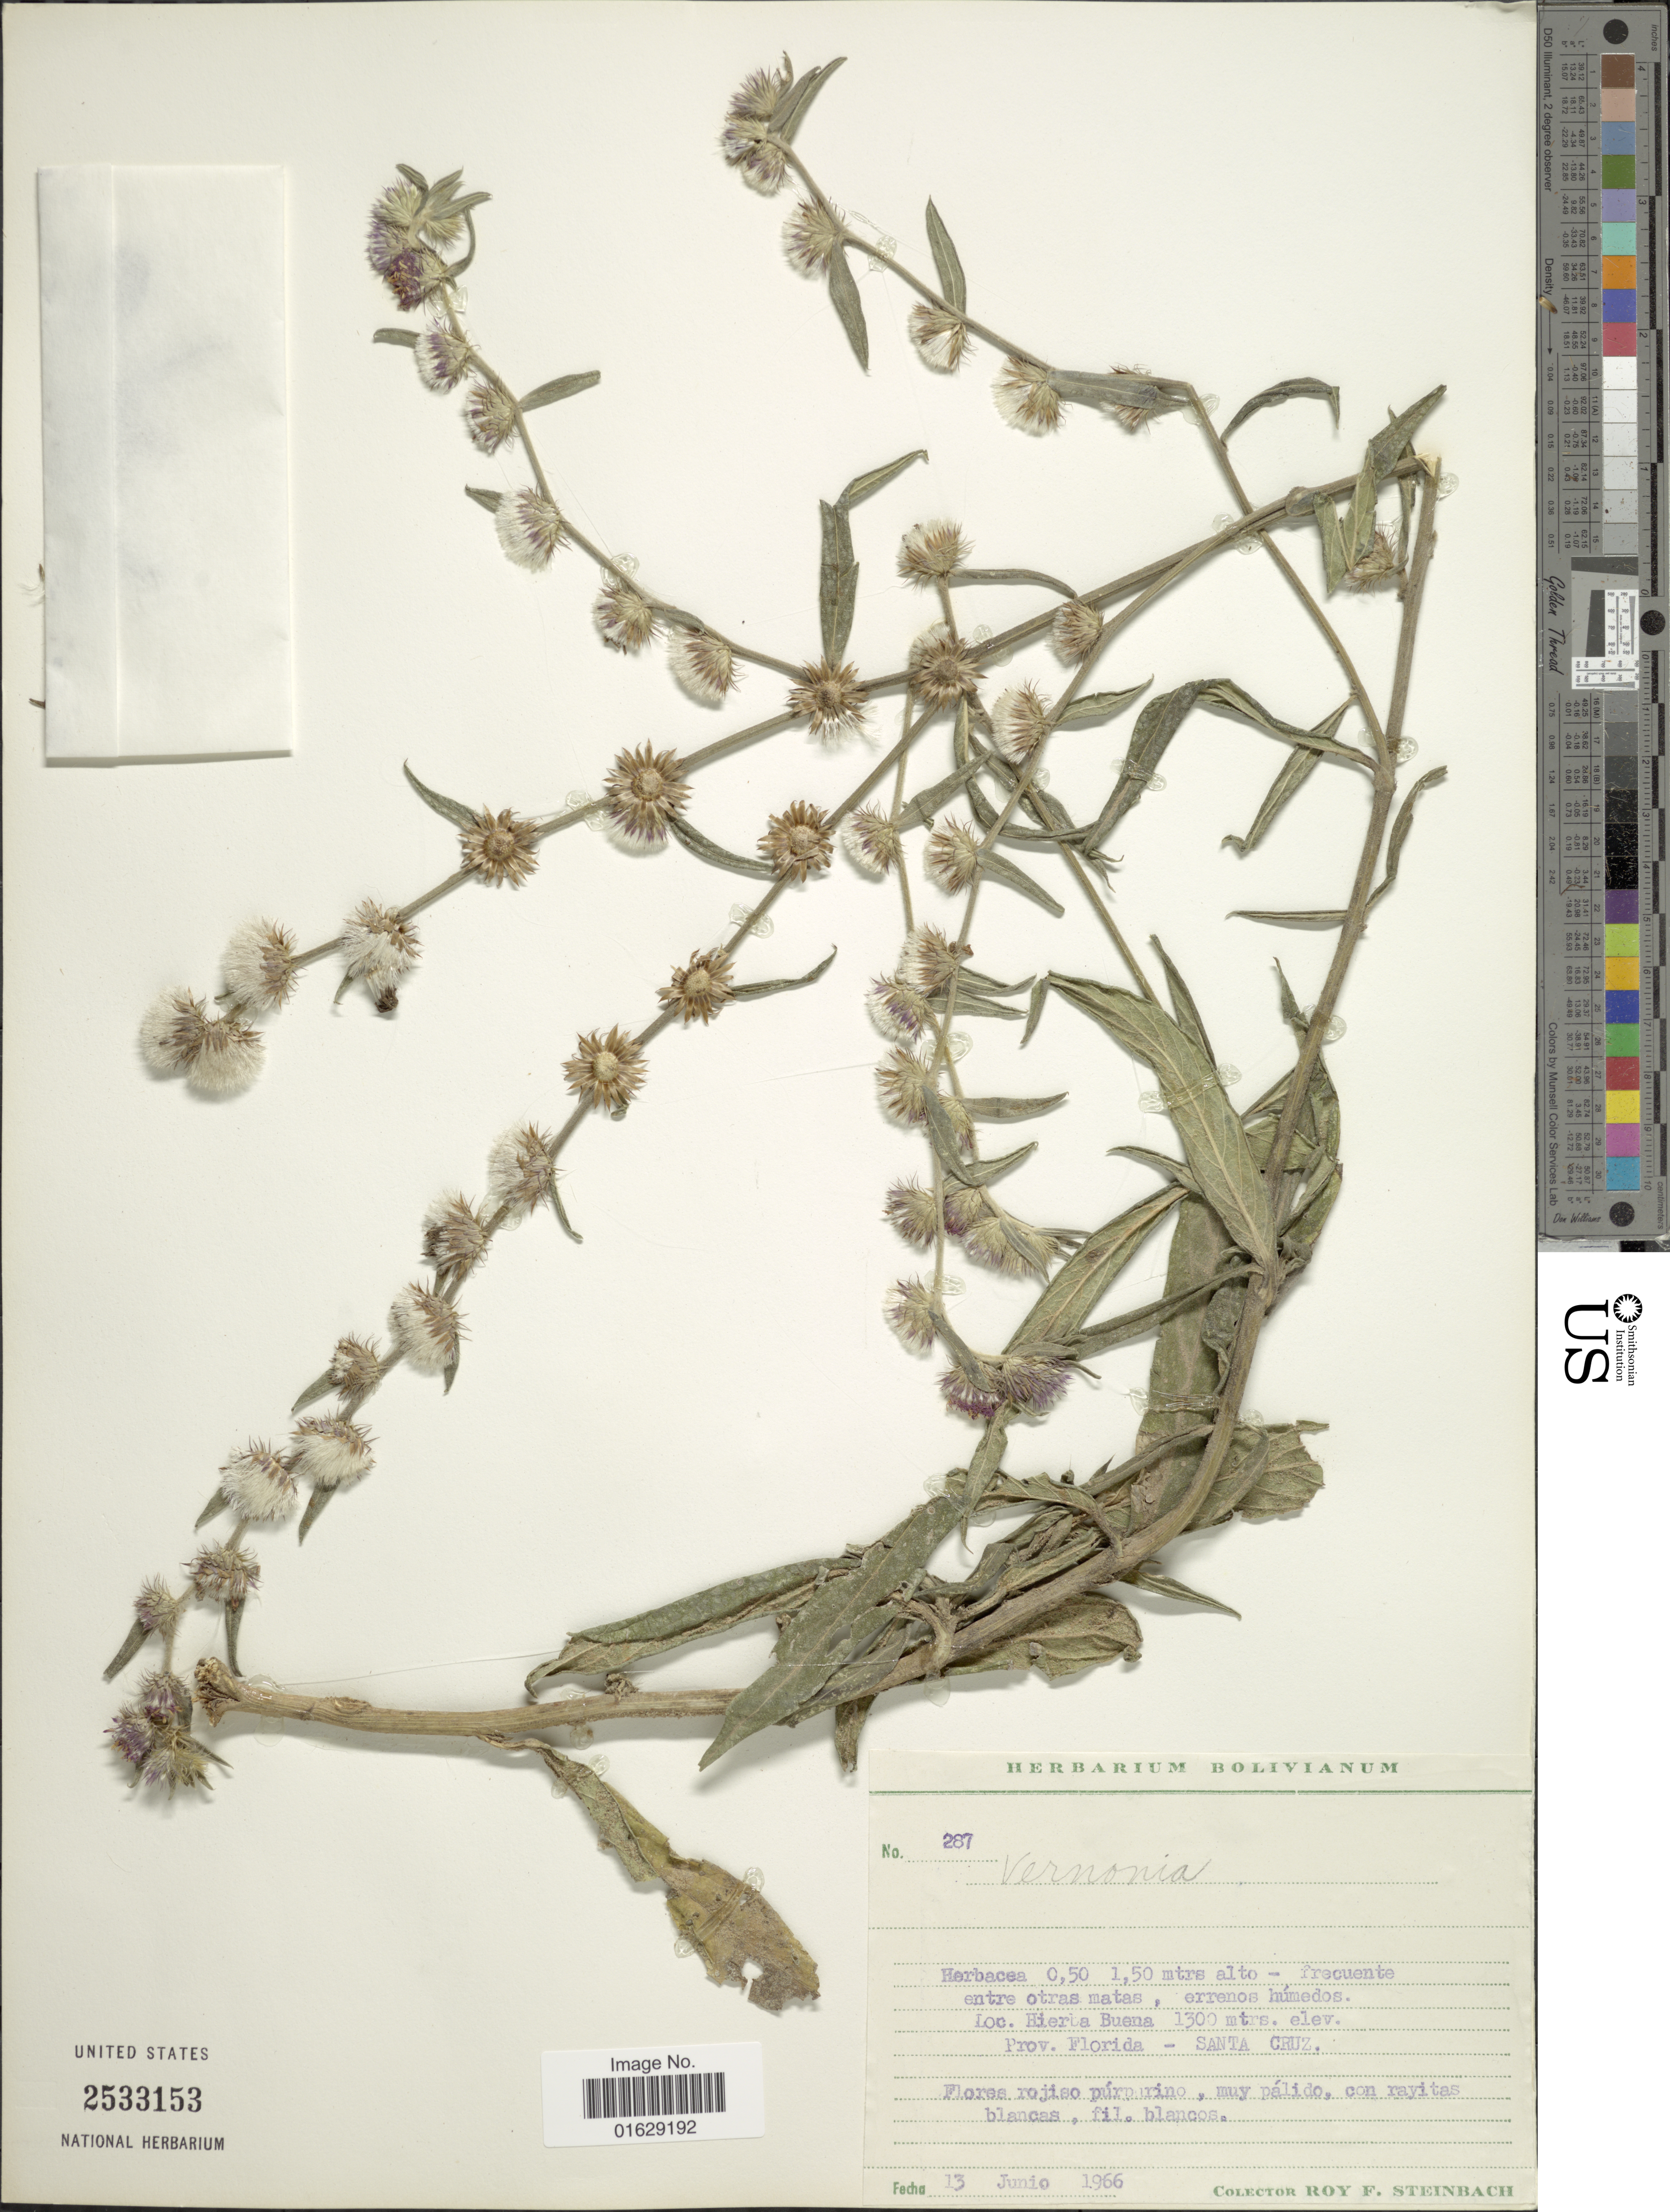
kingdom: Plantae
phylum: Tracheophyta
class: Magnoliopsida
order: Asterales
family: Asteraceae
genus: Lepidaploa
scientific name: Lepidaploa salzmannii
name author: (DC.) H. Rob.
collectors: R. F. Steinbach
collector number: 287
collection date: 1966-06-13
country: Bolivia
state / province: Santa Cruz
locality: Hierba Buena, Prov. Florida - Santa Cruz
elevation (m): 1300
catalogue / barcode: US 2533153